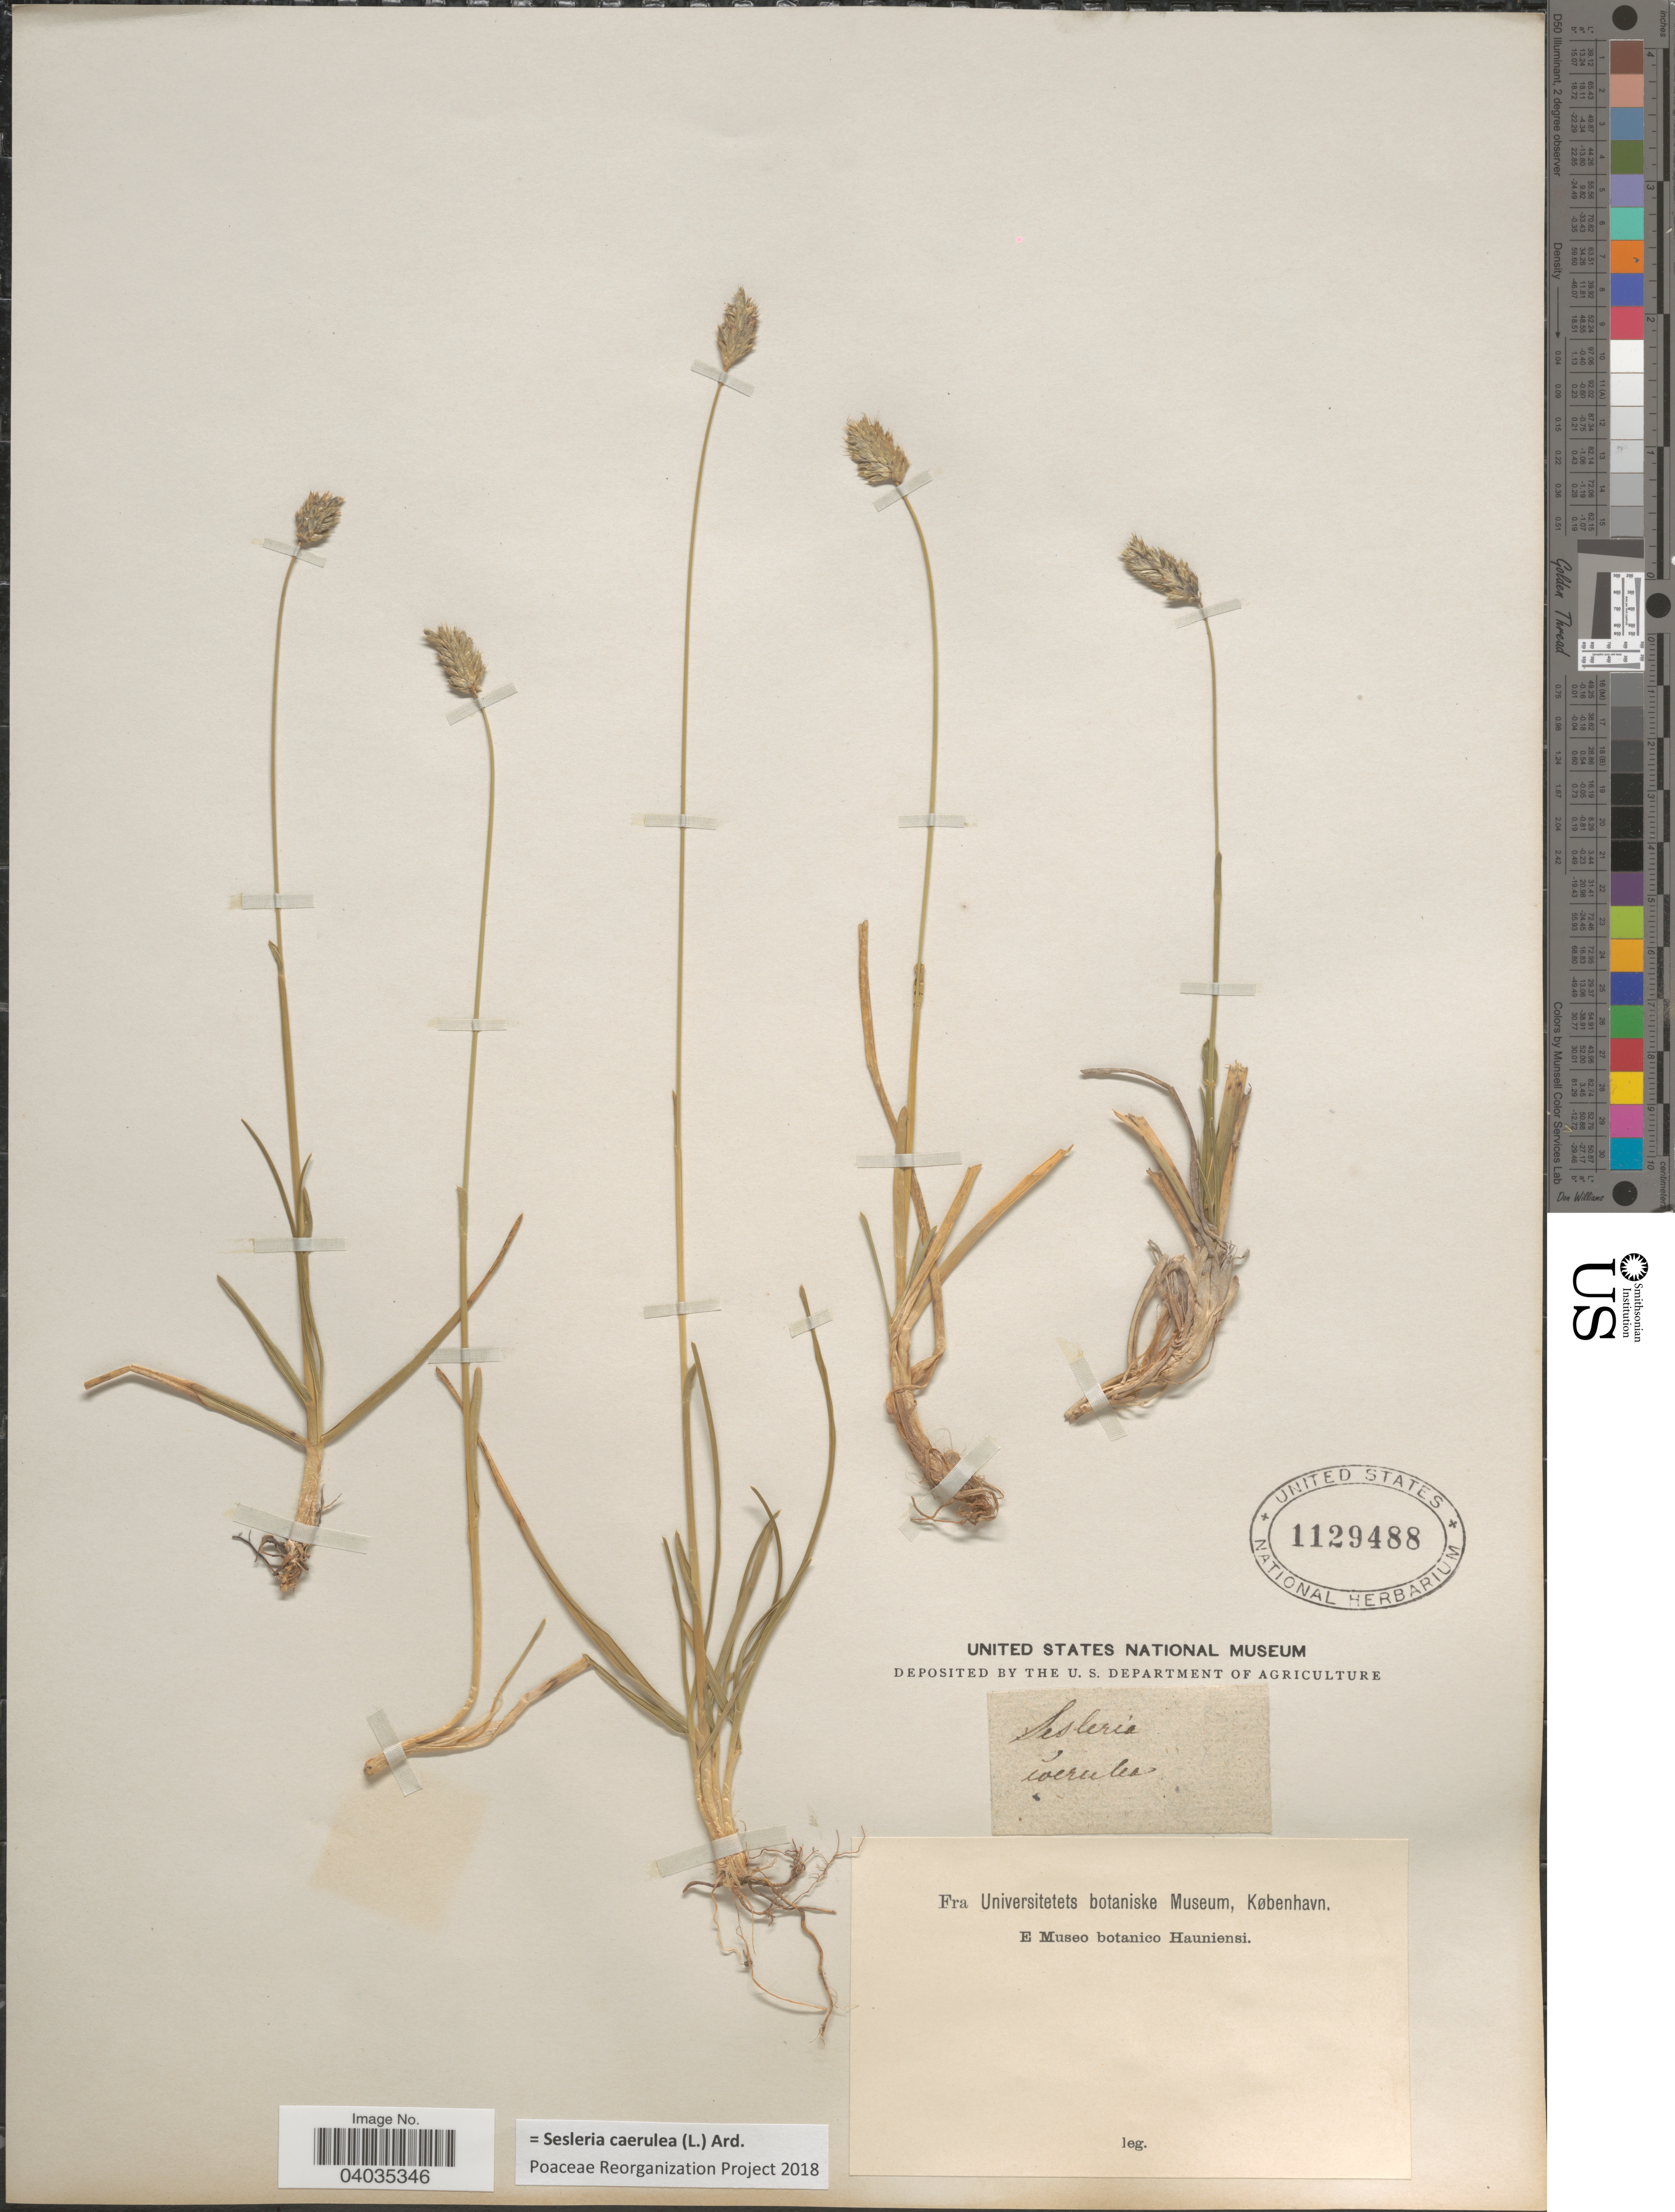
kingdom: Plantae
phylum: Tracheophyta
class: Liliopsida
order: Poales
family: Poaceae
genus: Sesleria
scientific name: Sesleria caerulea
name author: (L.) Ard.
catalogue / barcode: US 1129488